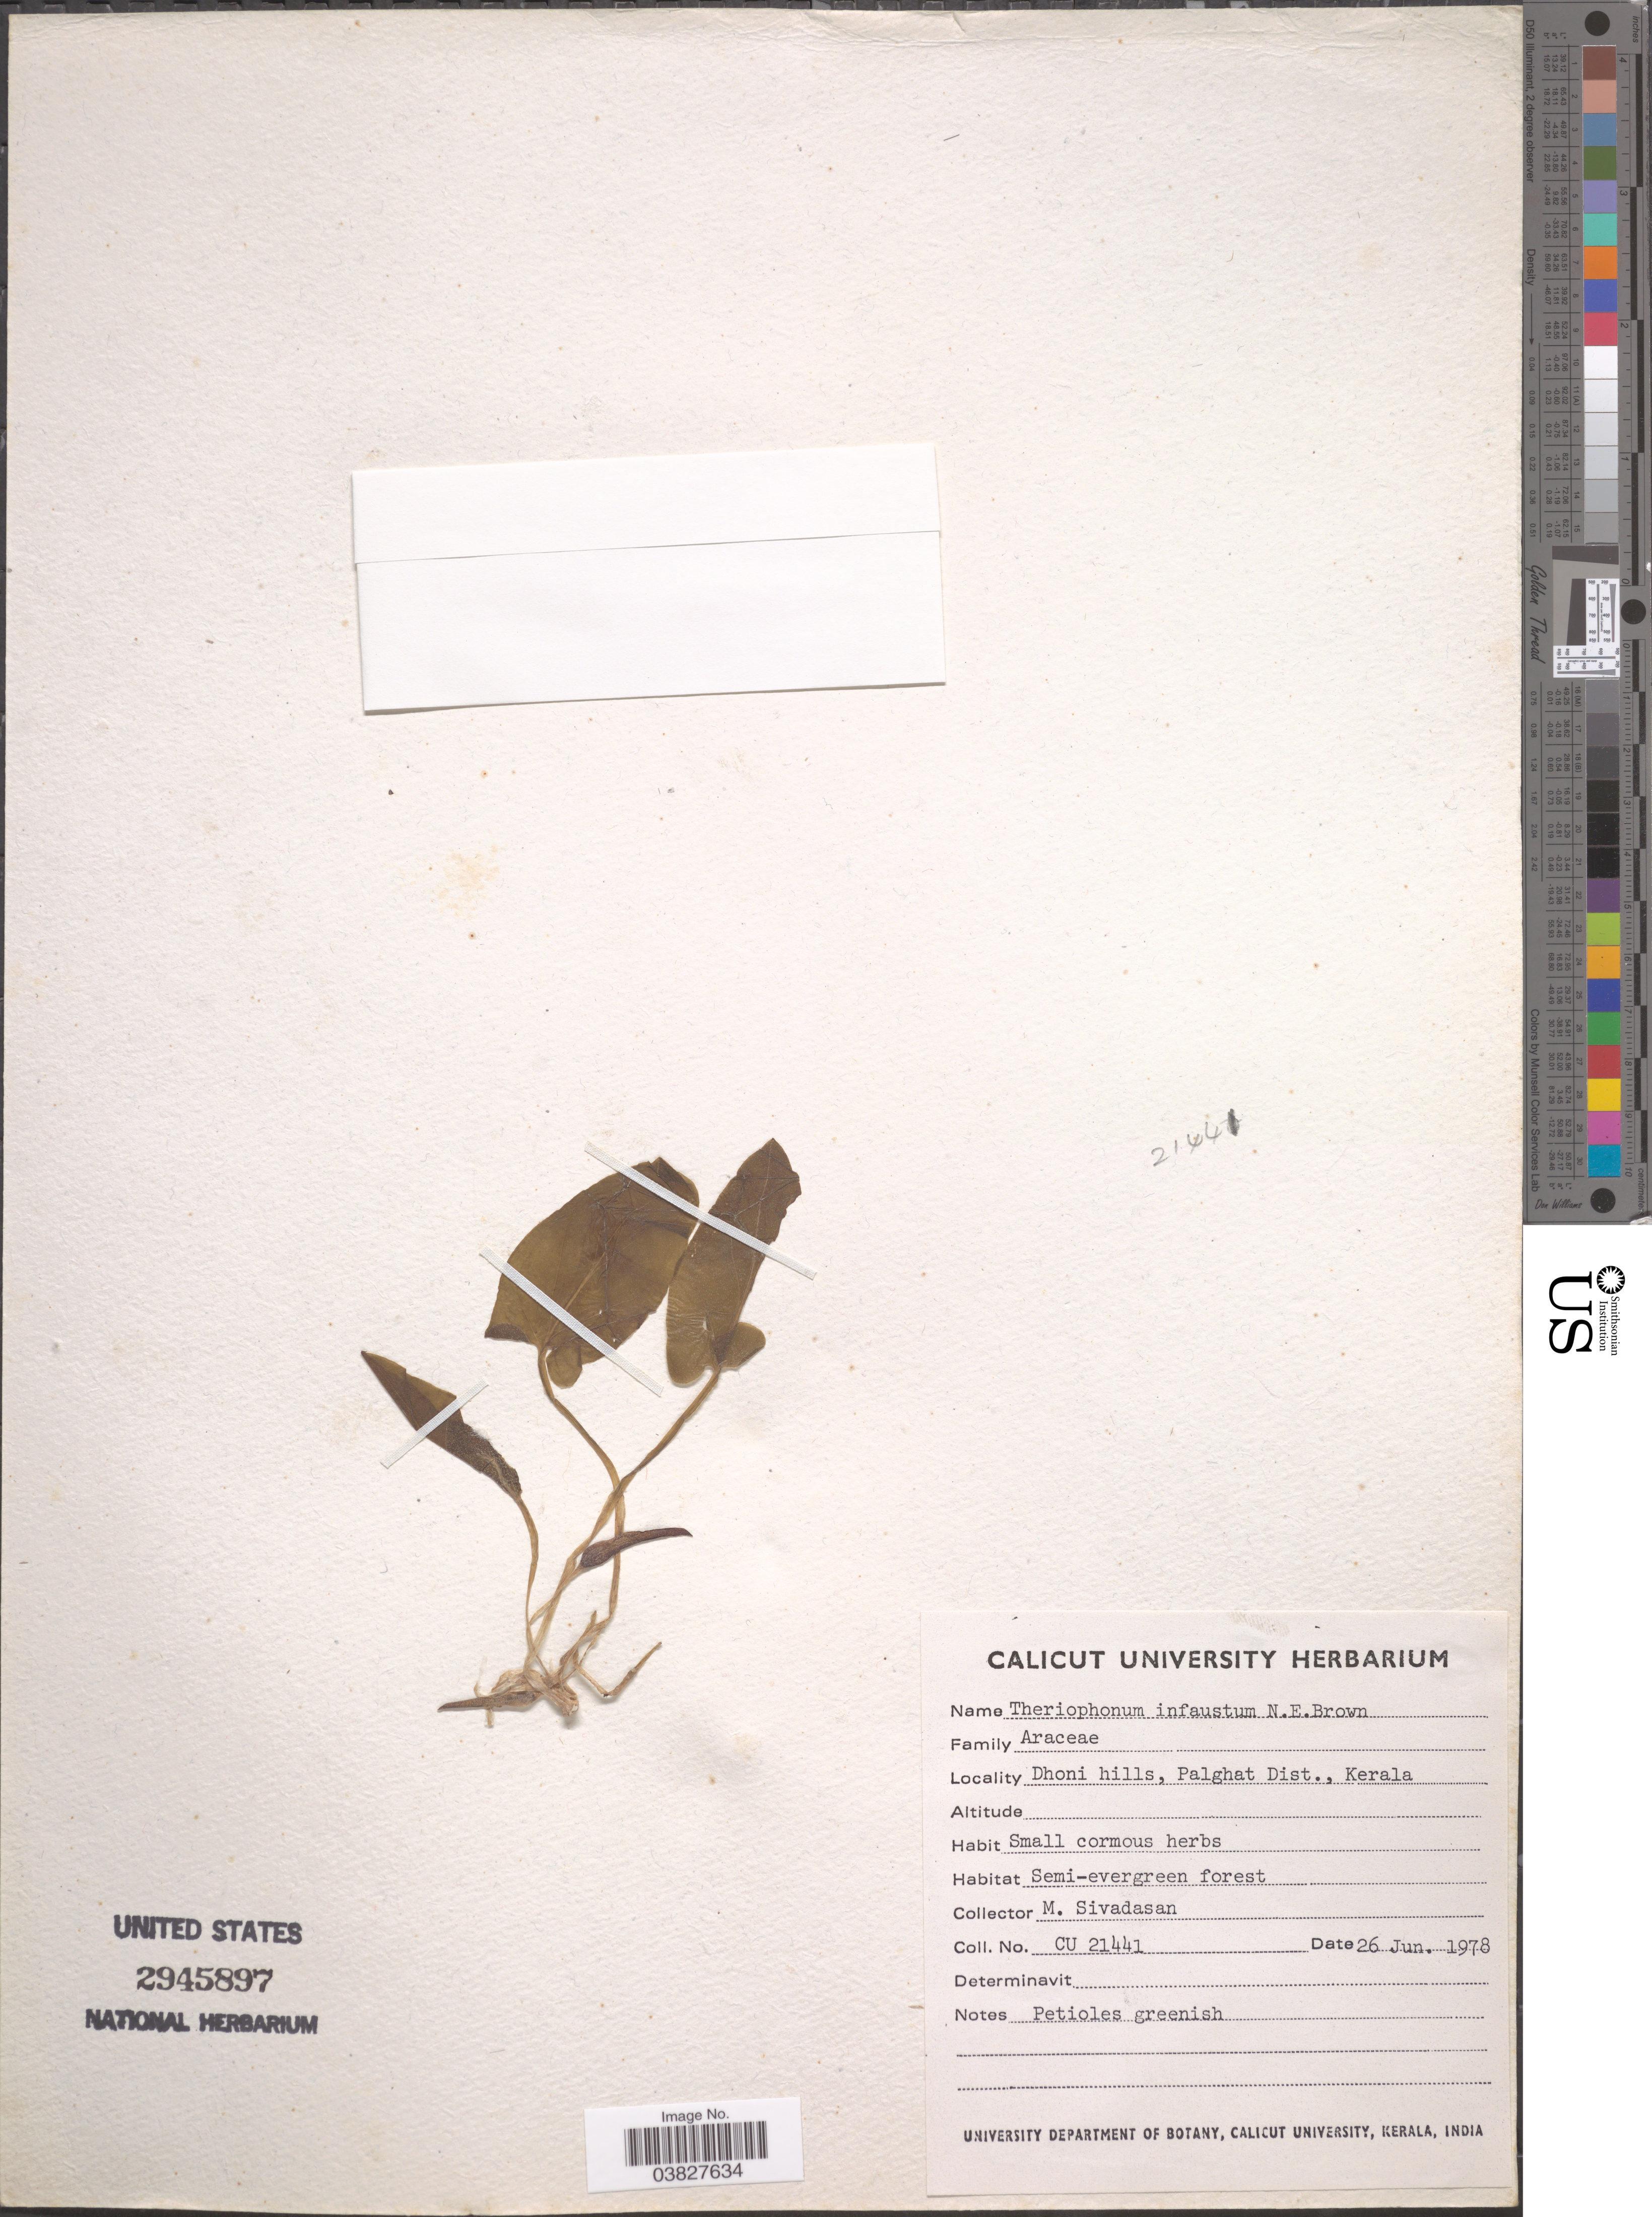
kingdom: Plantae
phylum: Tracheophyta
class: Liliopsida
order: Alismatales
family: Araceae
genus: Theriophonum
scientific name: Theriophonum infaustum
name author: N.E. Br.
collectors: M. Sivadasan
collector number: CU21441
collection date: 1978-06-26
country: India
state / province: Kerala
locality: Dhoni hills, Palghat Dist.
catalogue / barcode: US 2945897